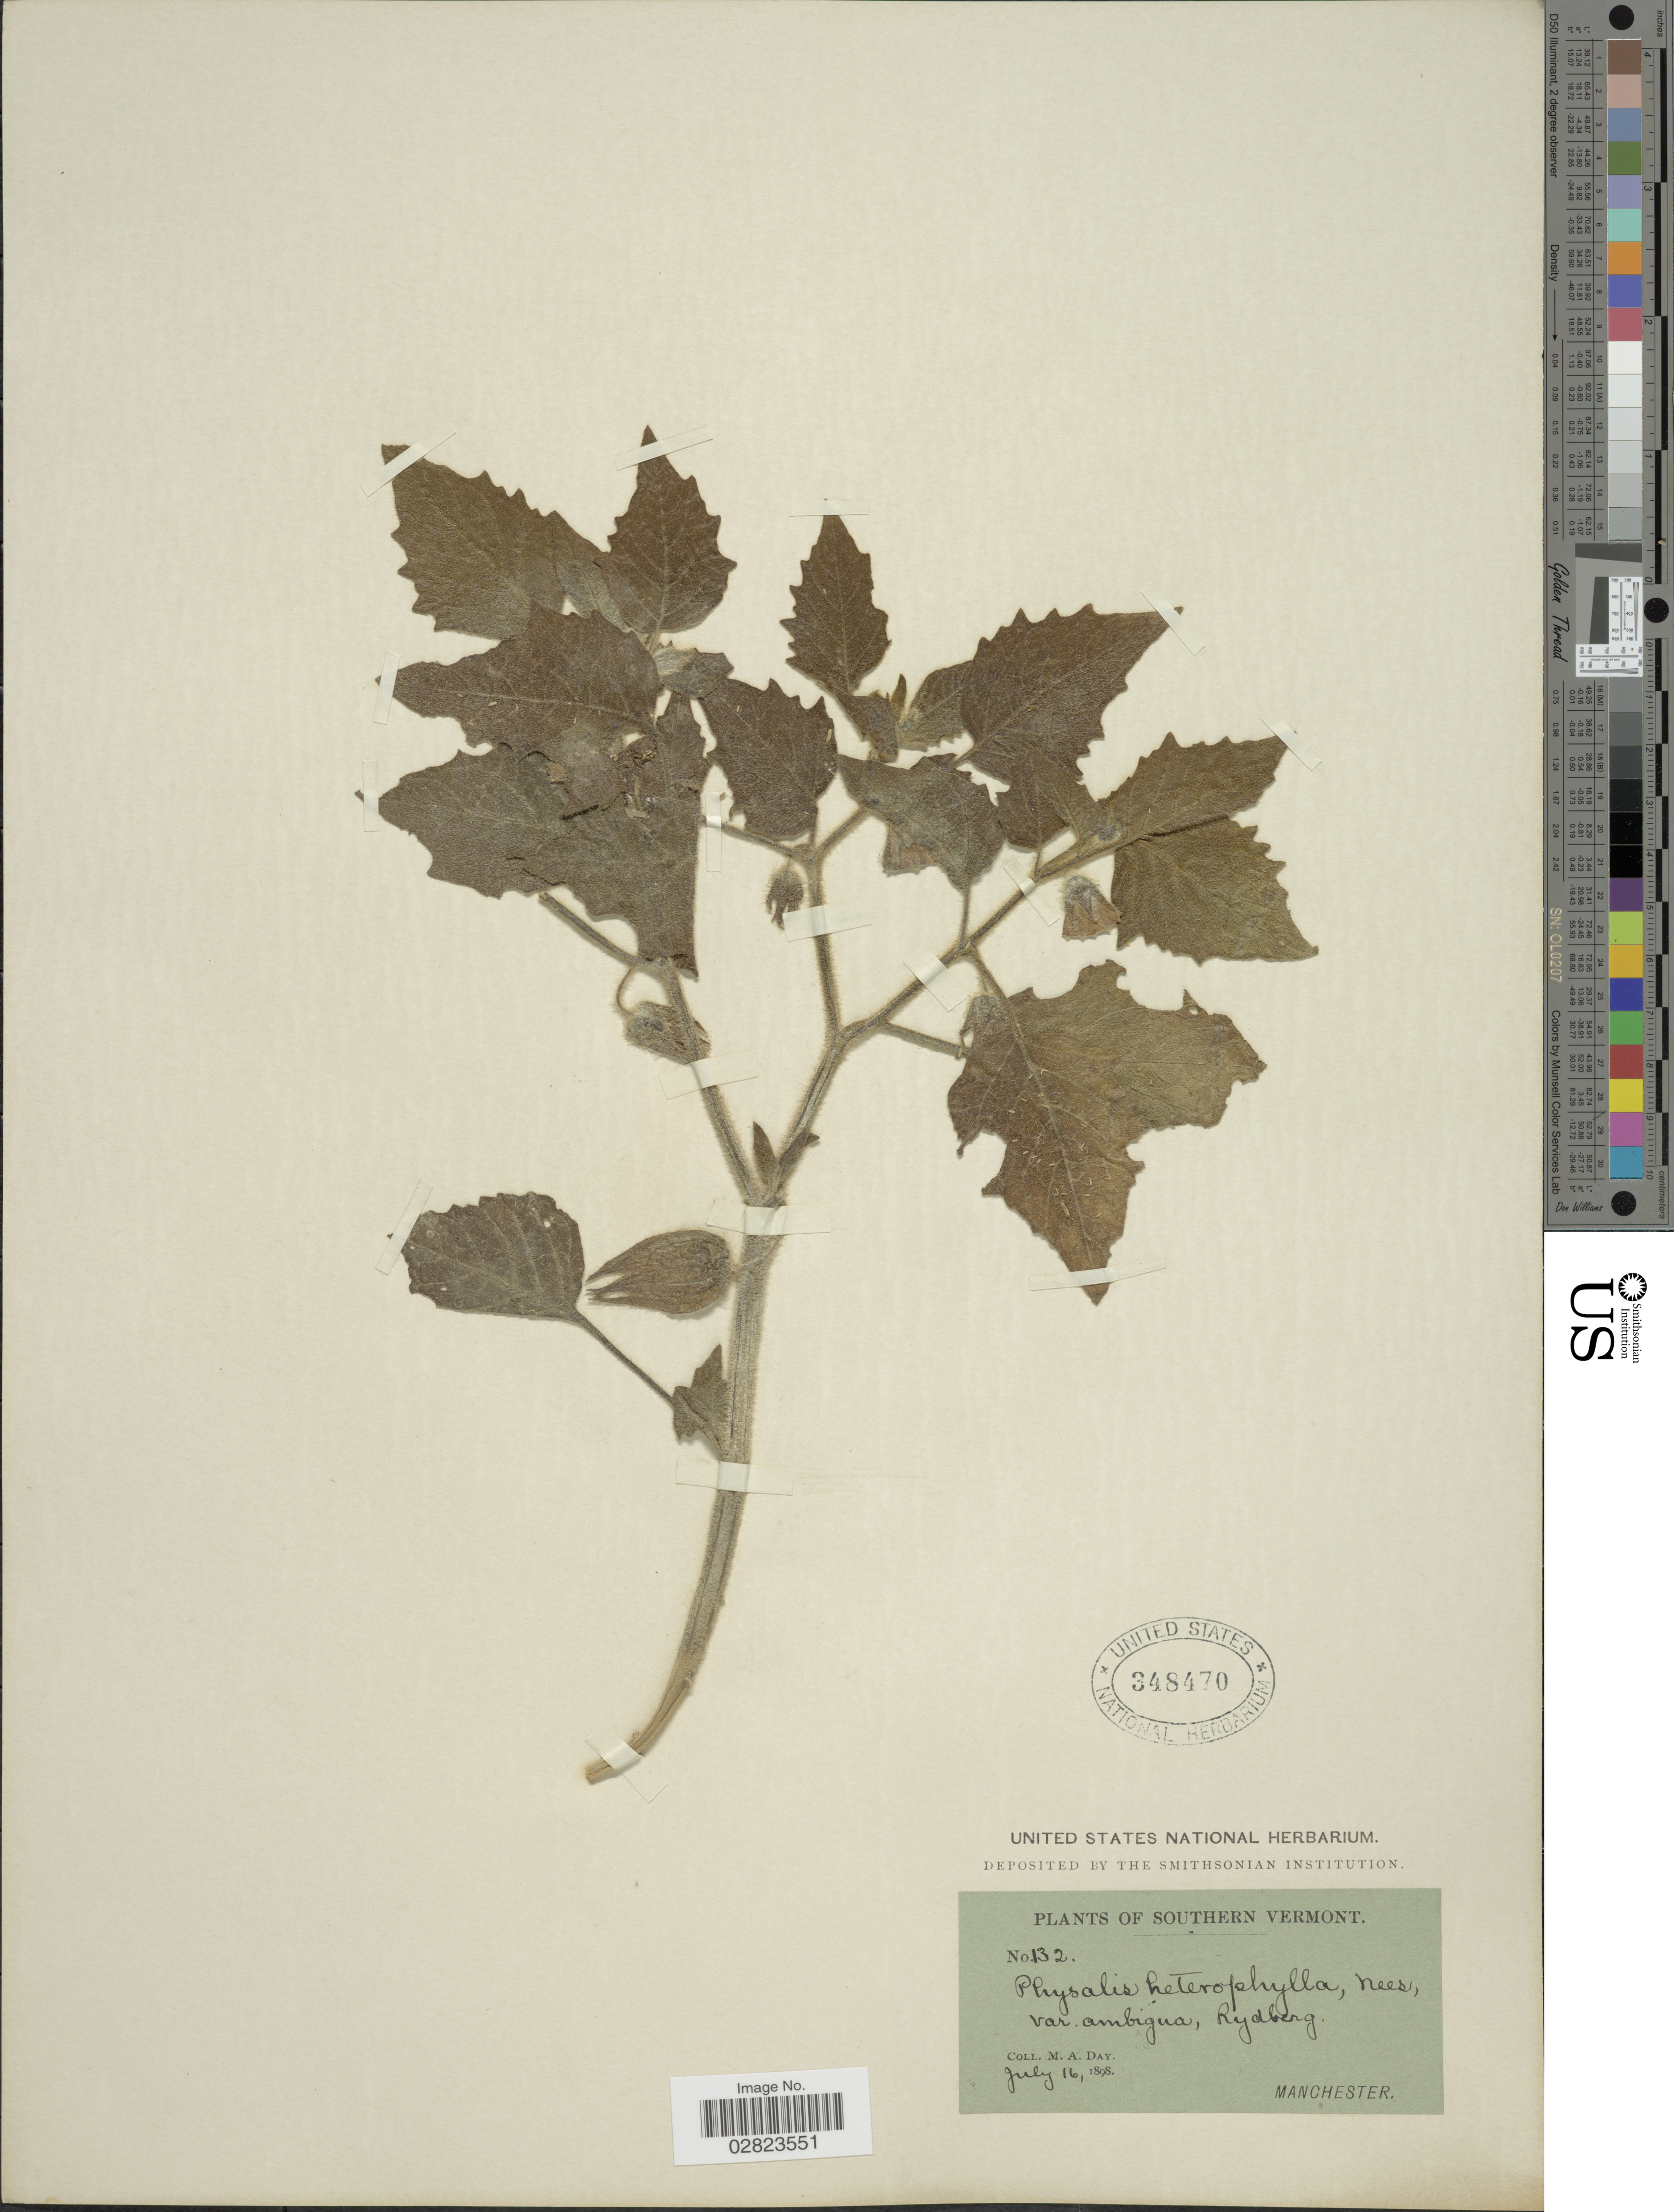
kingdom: Plantae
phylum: Tracheophyta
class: Magnoliopsida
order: Solanales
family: Solanaceae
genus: Physalis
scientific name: Physalis heterophylla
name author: Nees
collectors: M. Day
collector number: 132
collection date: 1898-07-16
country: United States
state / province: Vermont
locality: Southern Vermont. Manchester.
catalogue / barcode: US 348470